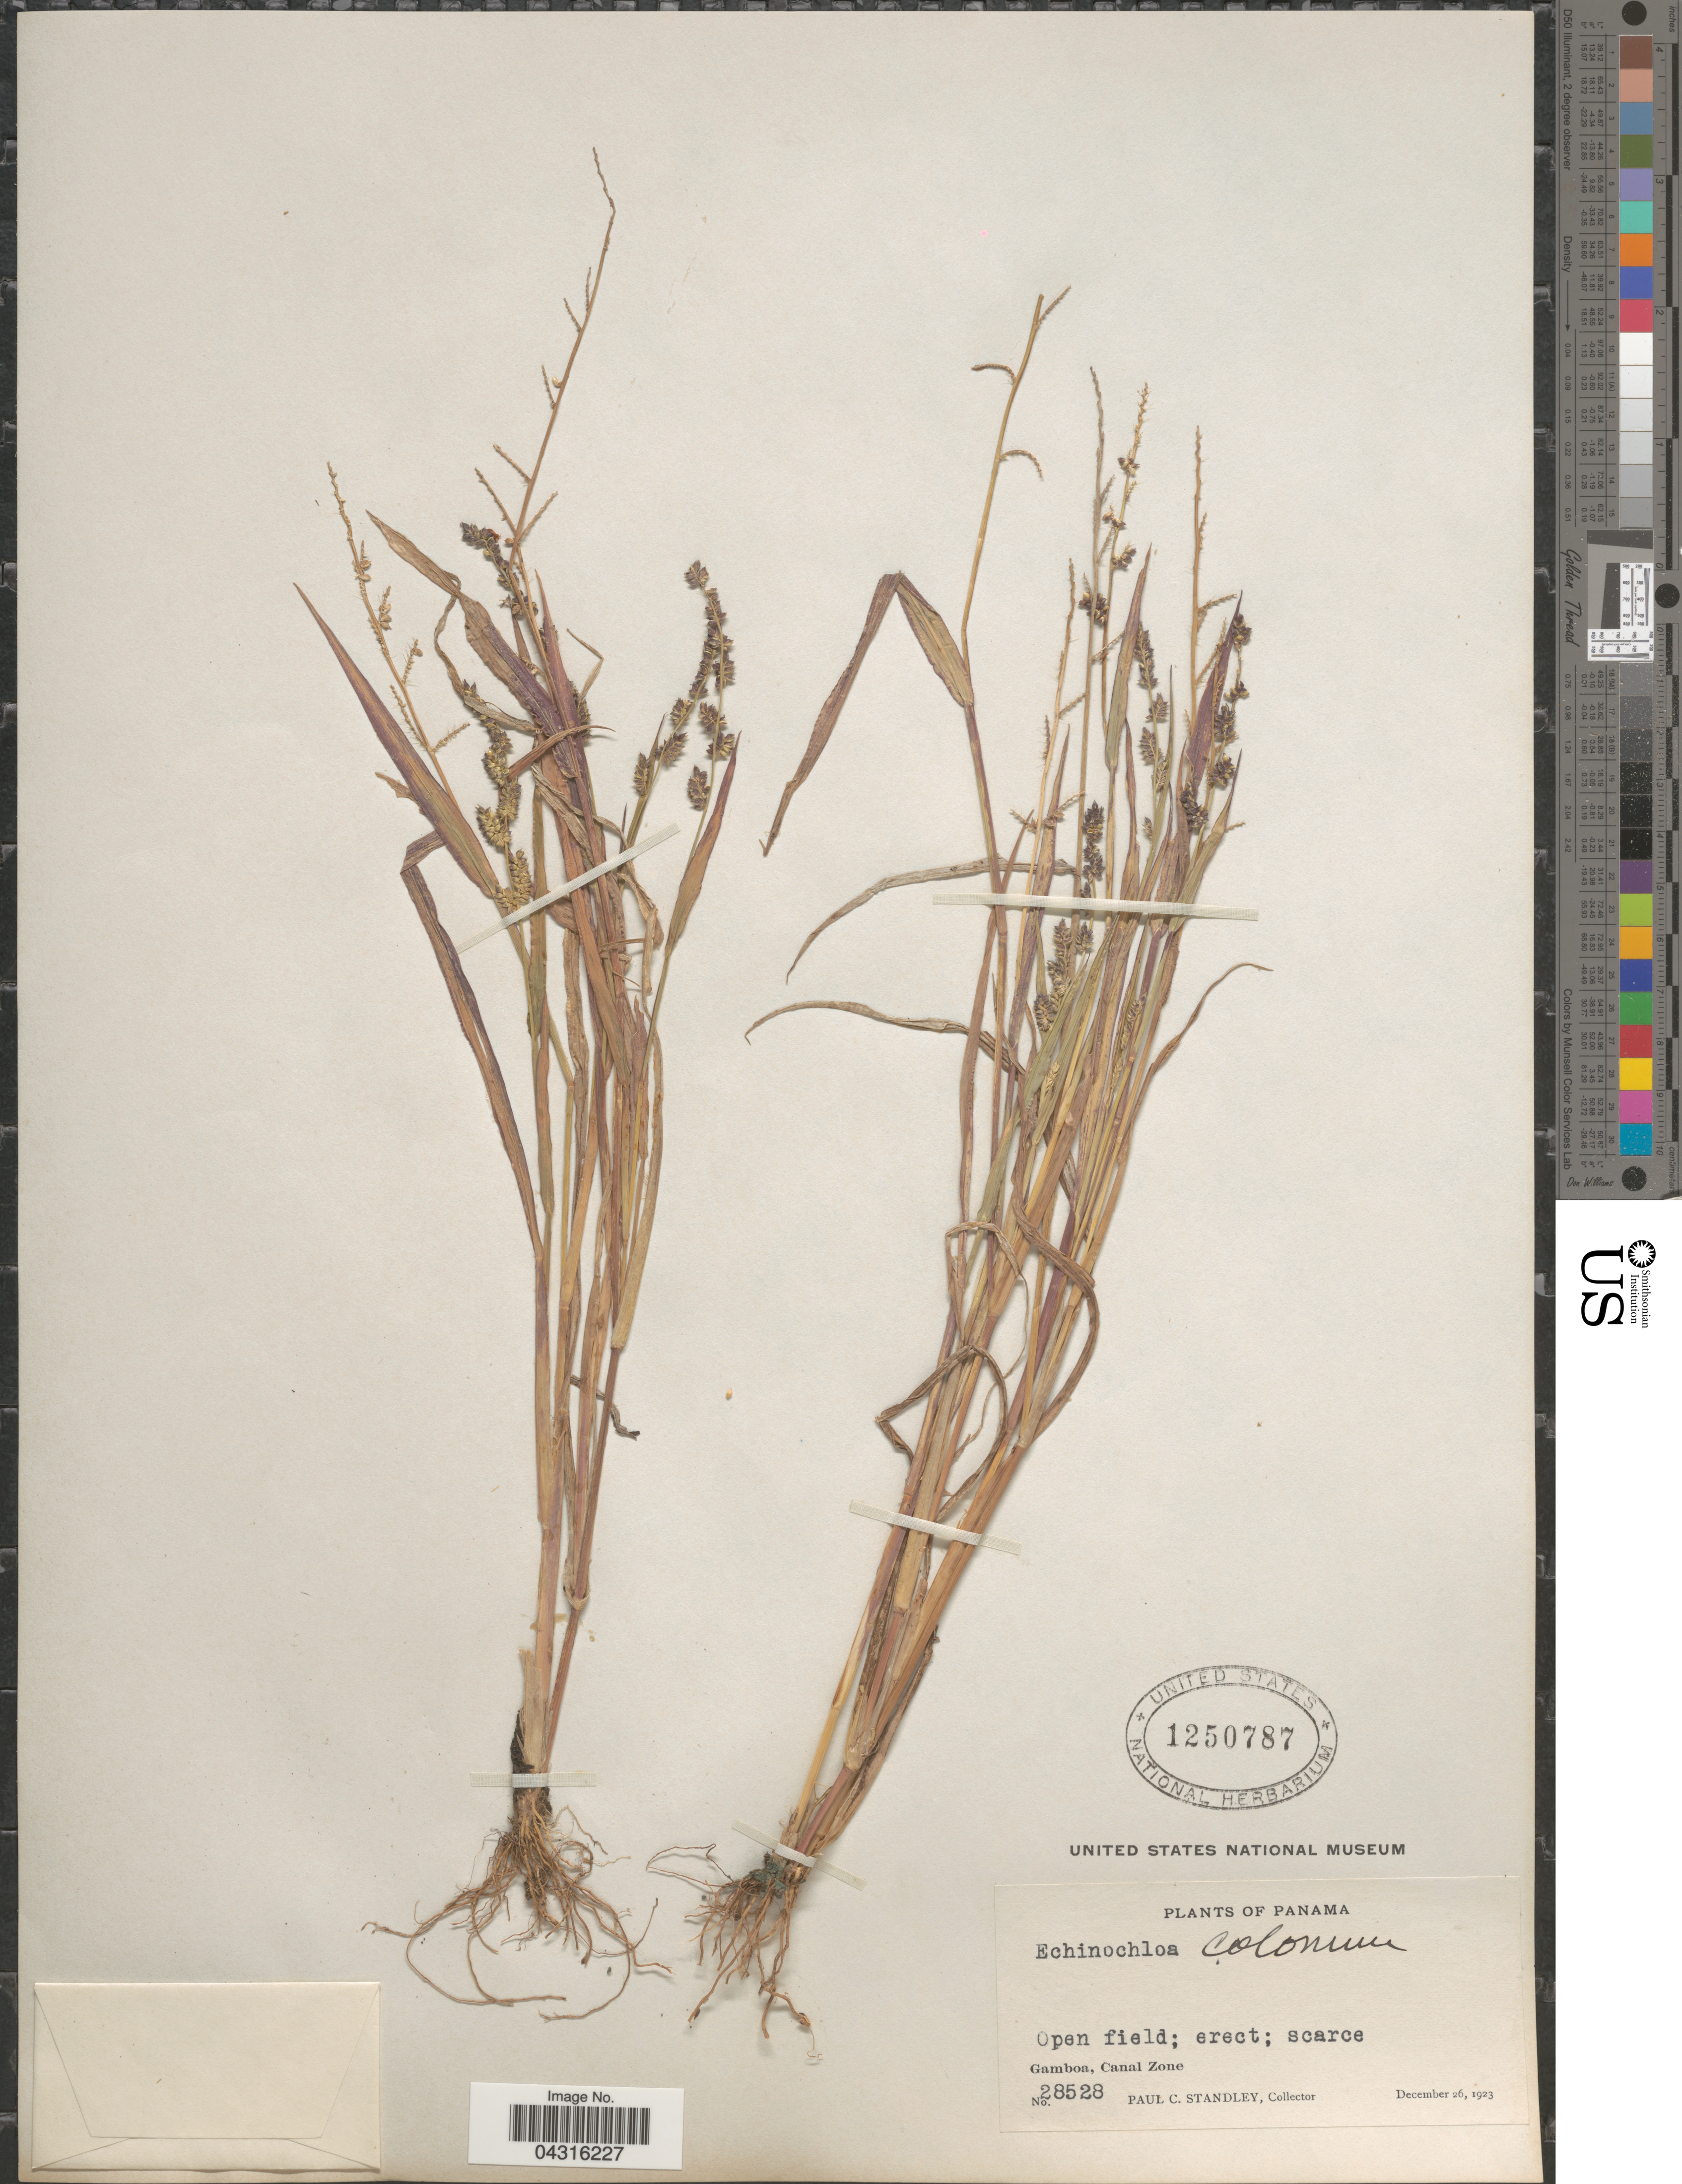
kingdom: Plantae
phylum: Tracheophyta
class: Liliopsida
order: Poales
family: Poaceae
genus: Echinochloa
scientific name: Echinochloa colona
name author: (L.) Link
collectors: P. C. Standley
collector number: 28528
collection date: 1923-12-26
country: Panama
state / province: Colón / Panamá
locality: Open field; Gamboa, Canal Zone.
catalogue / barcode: US 1250787